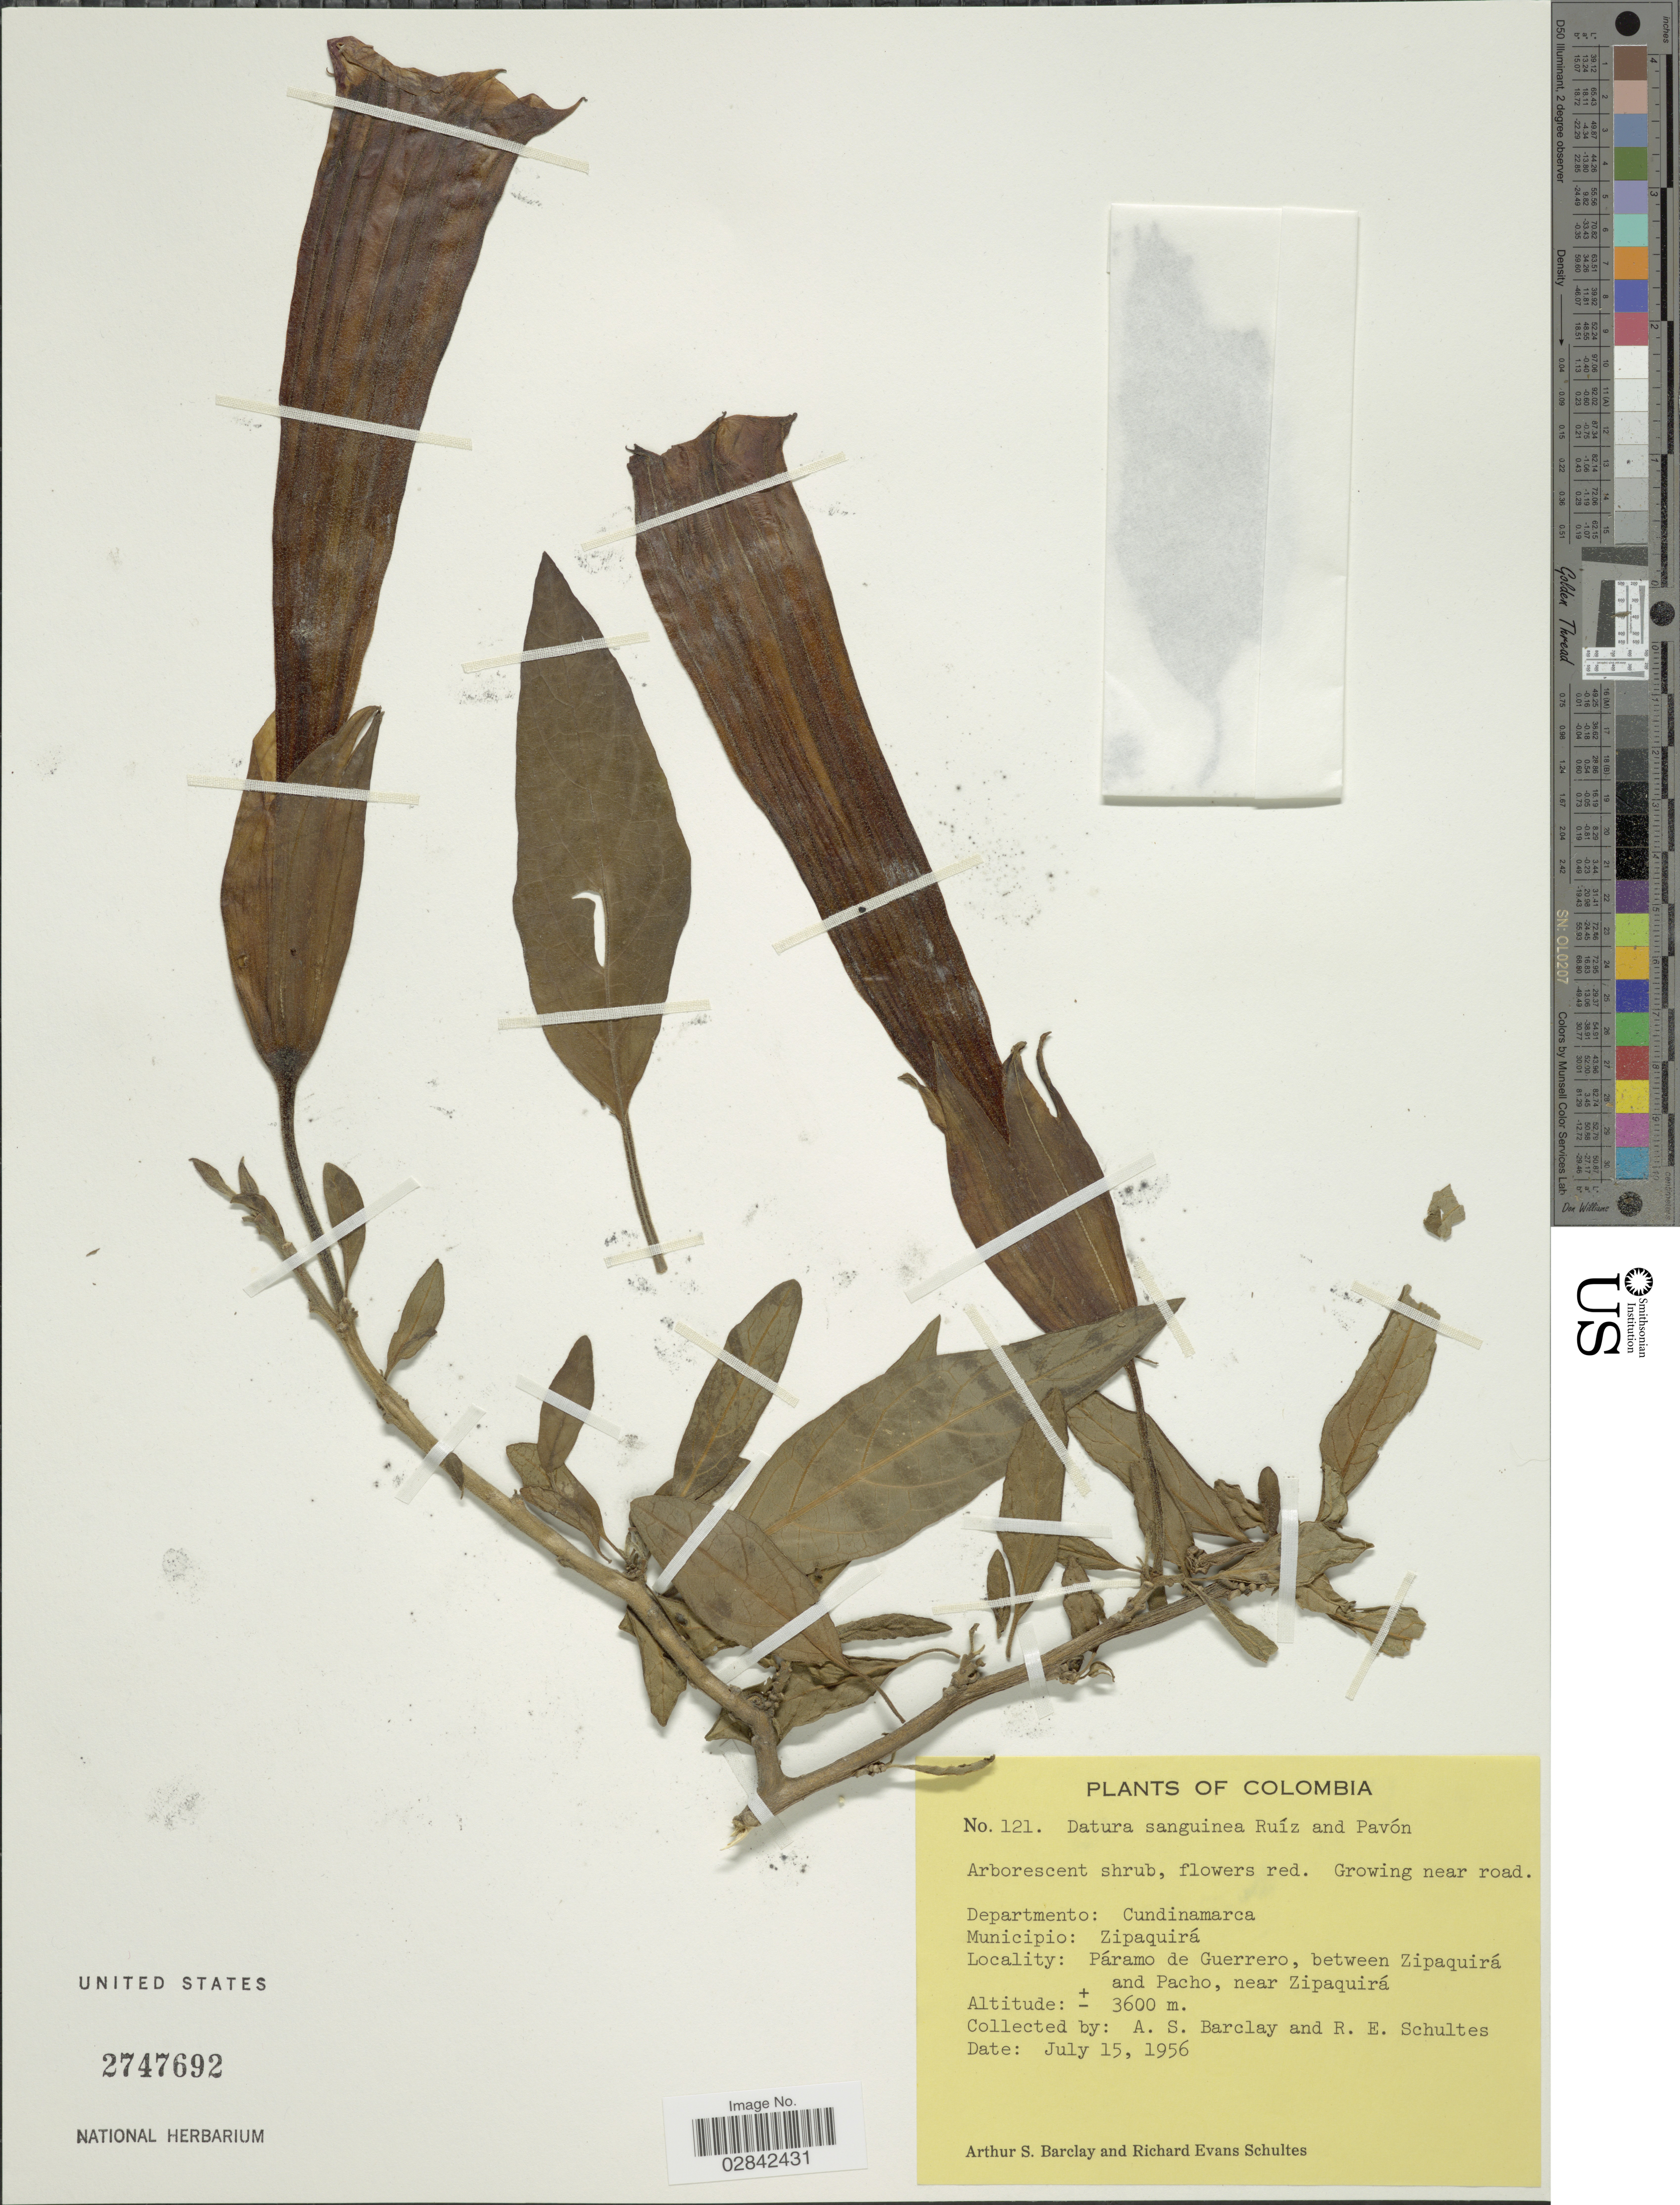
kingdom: Plantae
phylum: Tracheophyta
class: Magnoliopsida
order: Solanales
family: Solanaceae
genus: Brugmansia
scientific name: Brugmansia sanguinea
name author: (Ruiz & Pav.) D. Don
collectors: A. S. Barclay & R. E. Schultes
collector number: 121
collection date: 1956-07-15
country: Colombia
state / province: Cundinamarca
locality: Departmento: Cundinamarca. Municipio: Zipaquirá. Páramo de Guerrero, between Zipaquirá and Pacho, near Zipaquirá.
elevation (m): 3600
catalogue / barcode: US 2747692